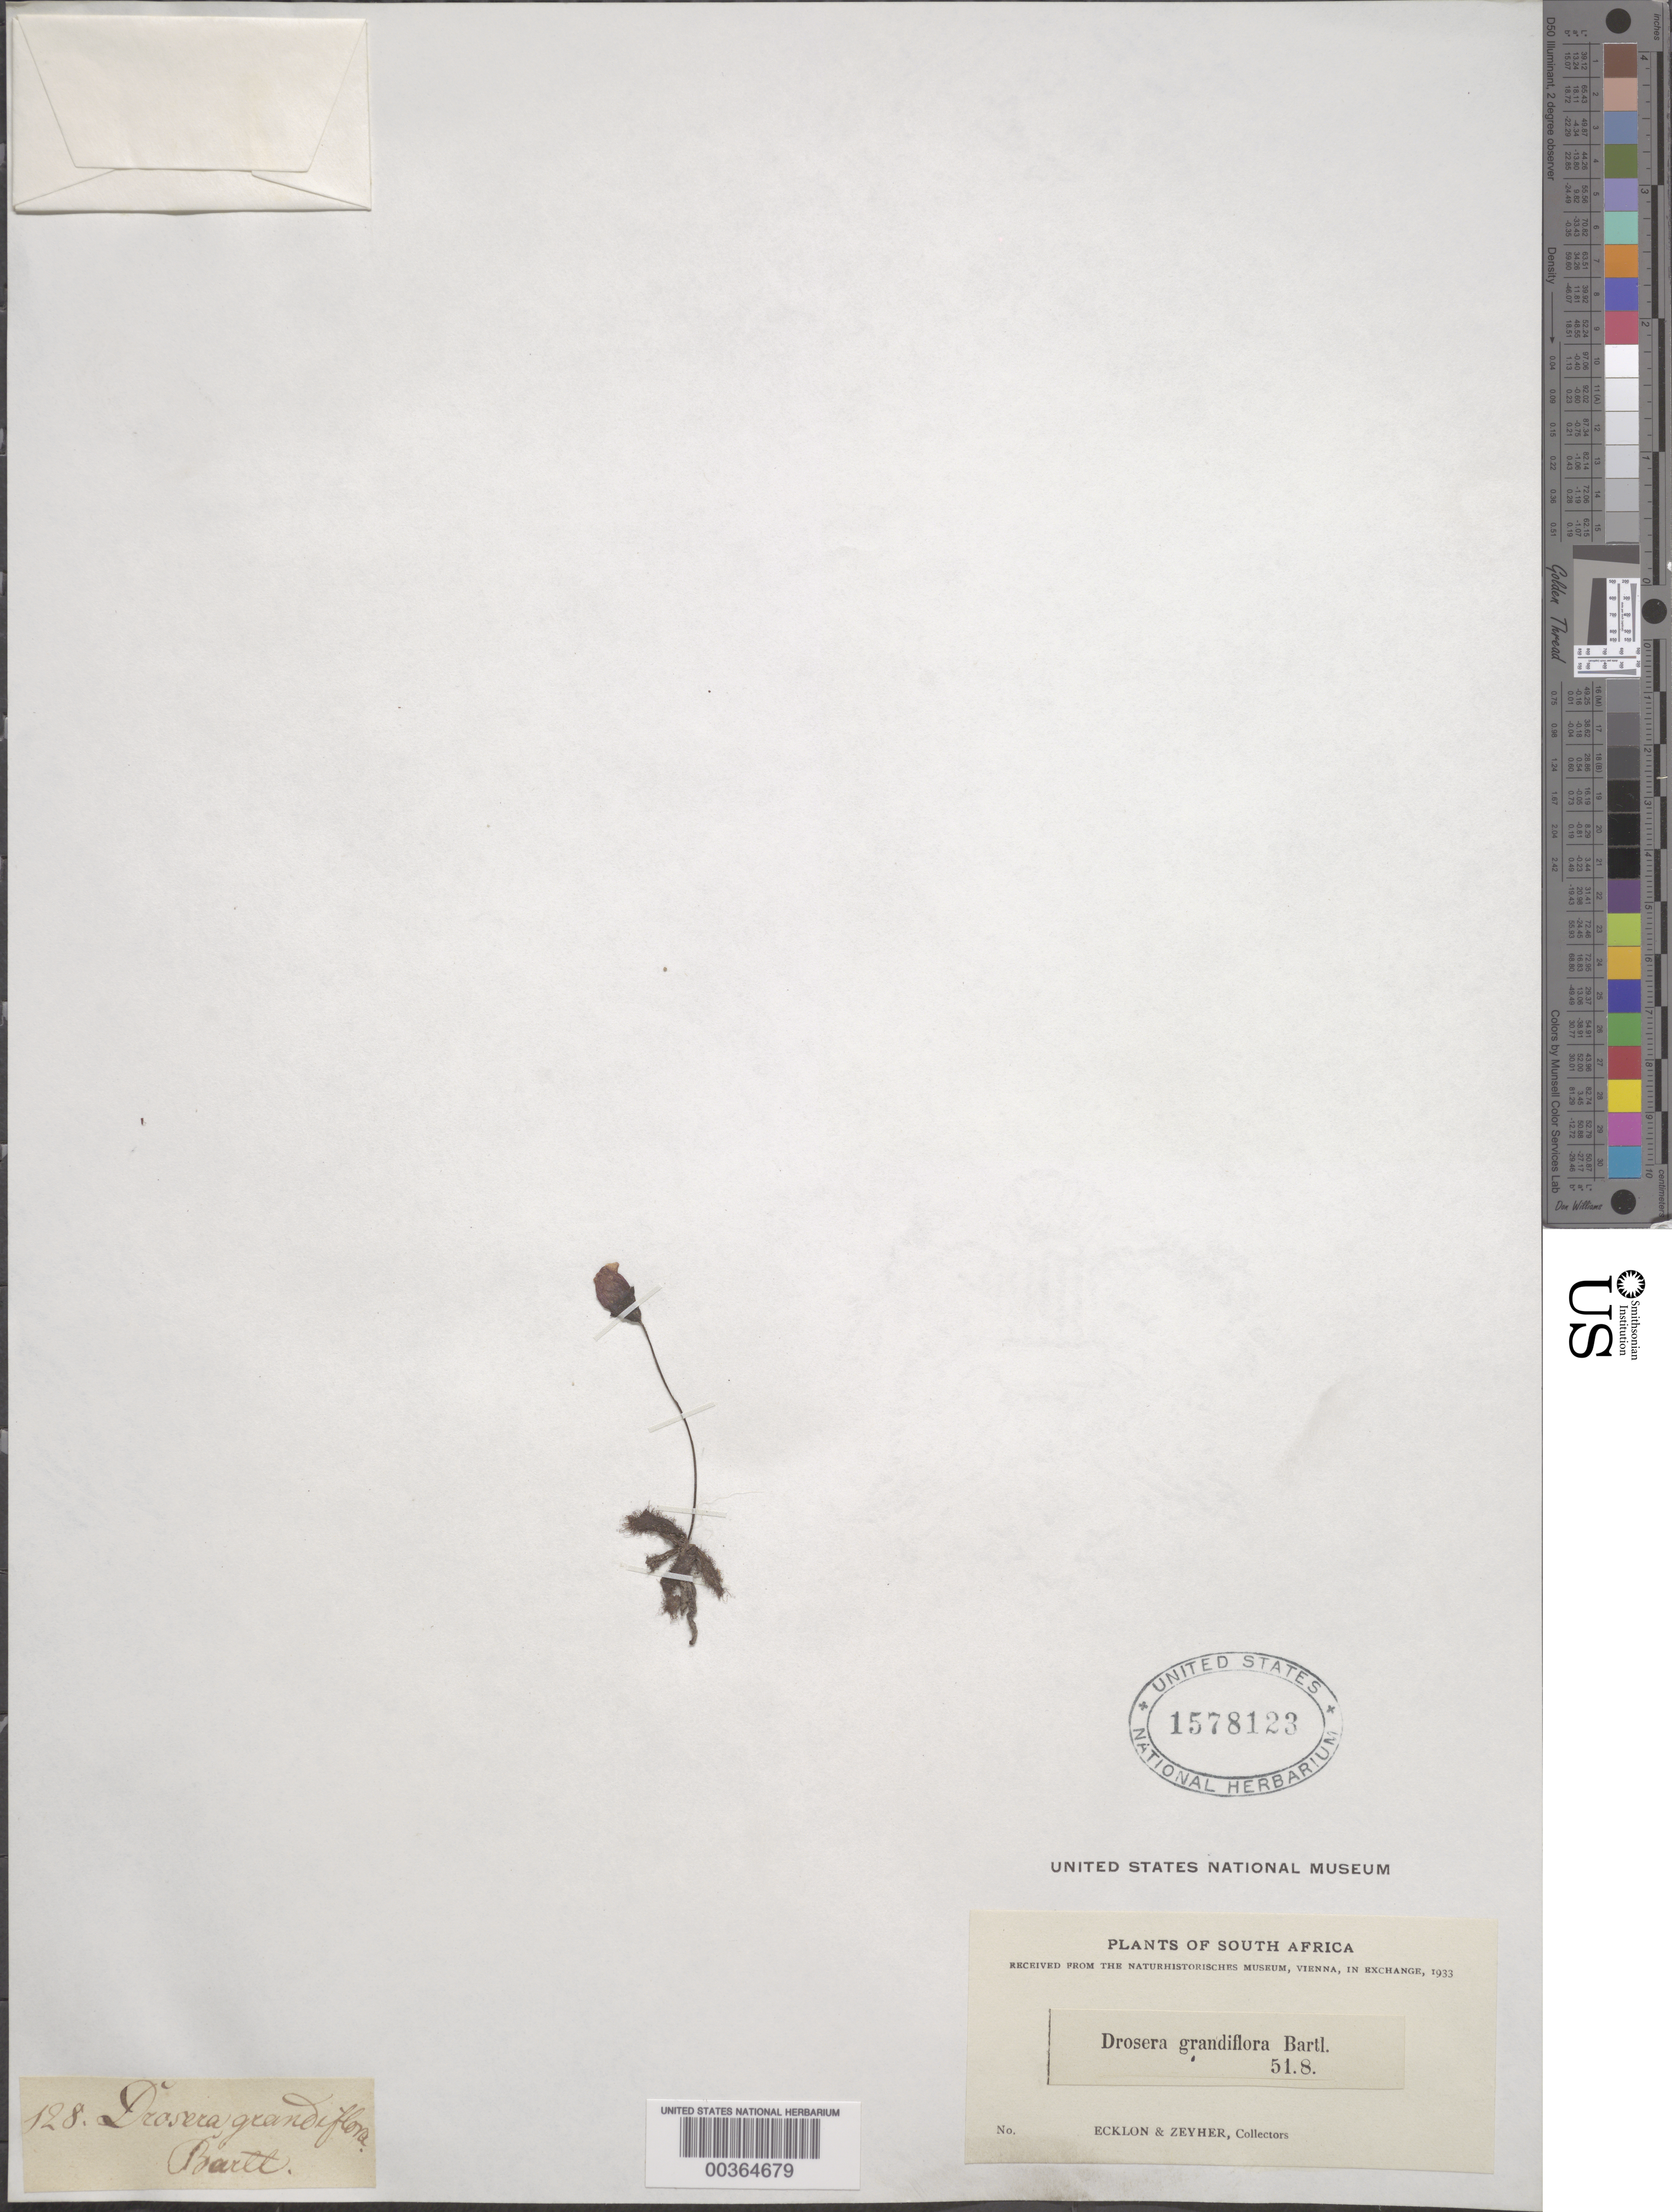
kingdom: Plantae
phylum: Tracheophyta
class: Magnoliopsida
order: Caryophyllales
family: Droseraceae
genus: Drosera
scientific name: Drosera grandiflora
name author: Bartl.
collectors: C. F. Ecklon & C. Zeyher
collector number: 128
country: South Africa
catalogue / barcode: US 1578123